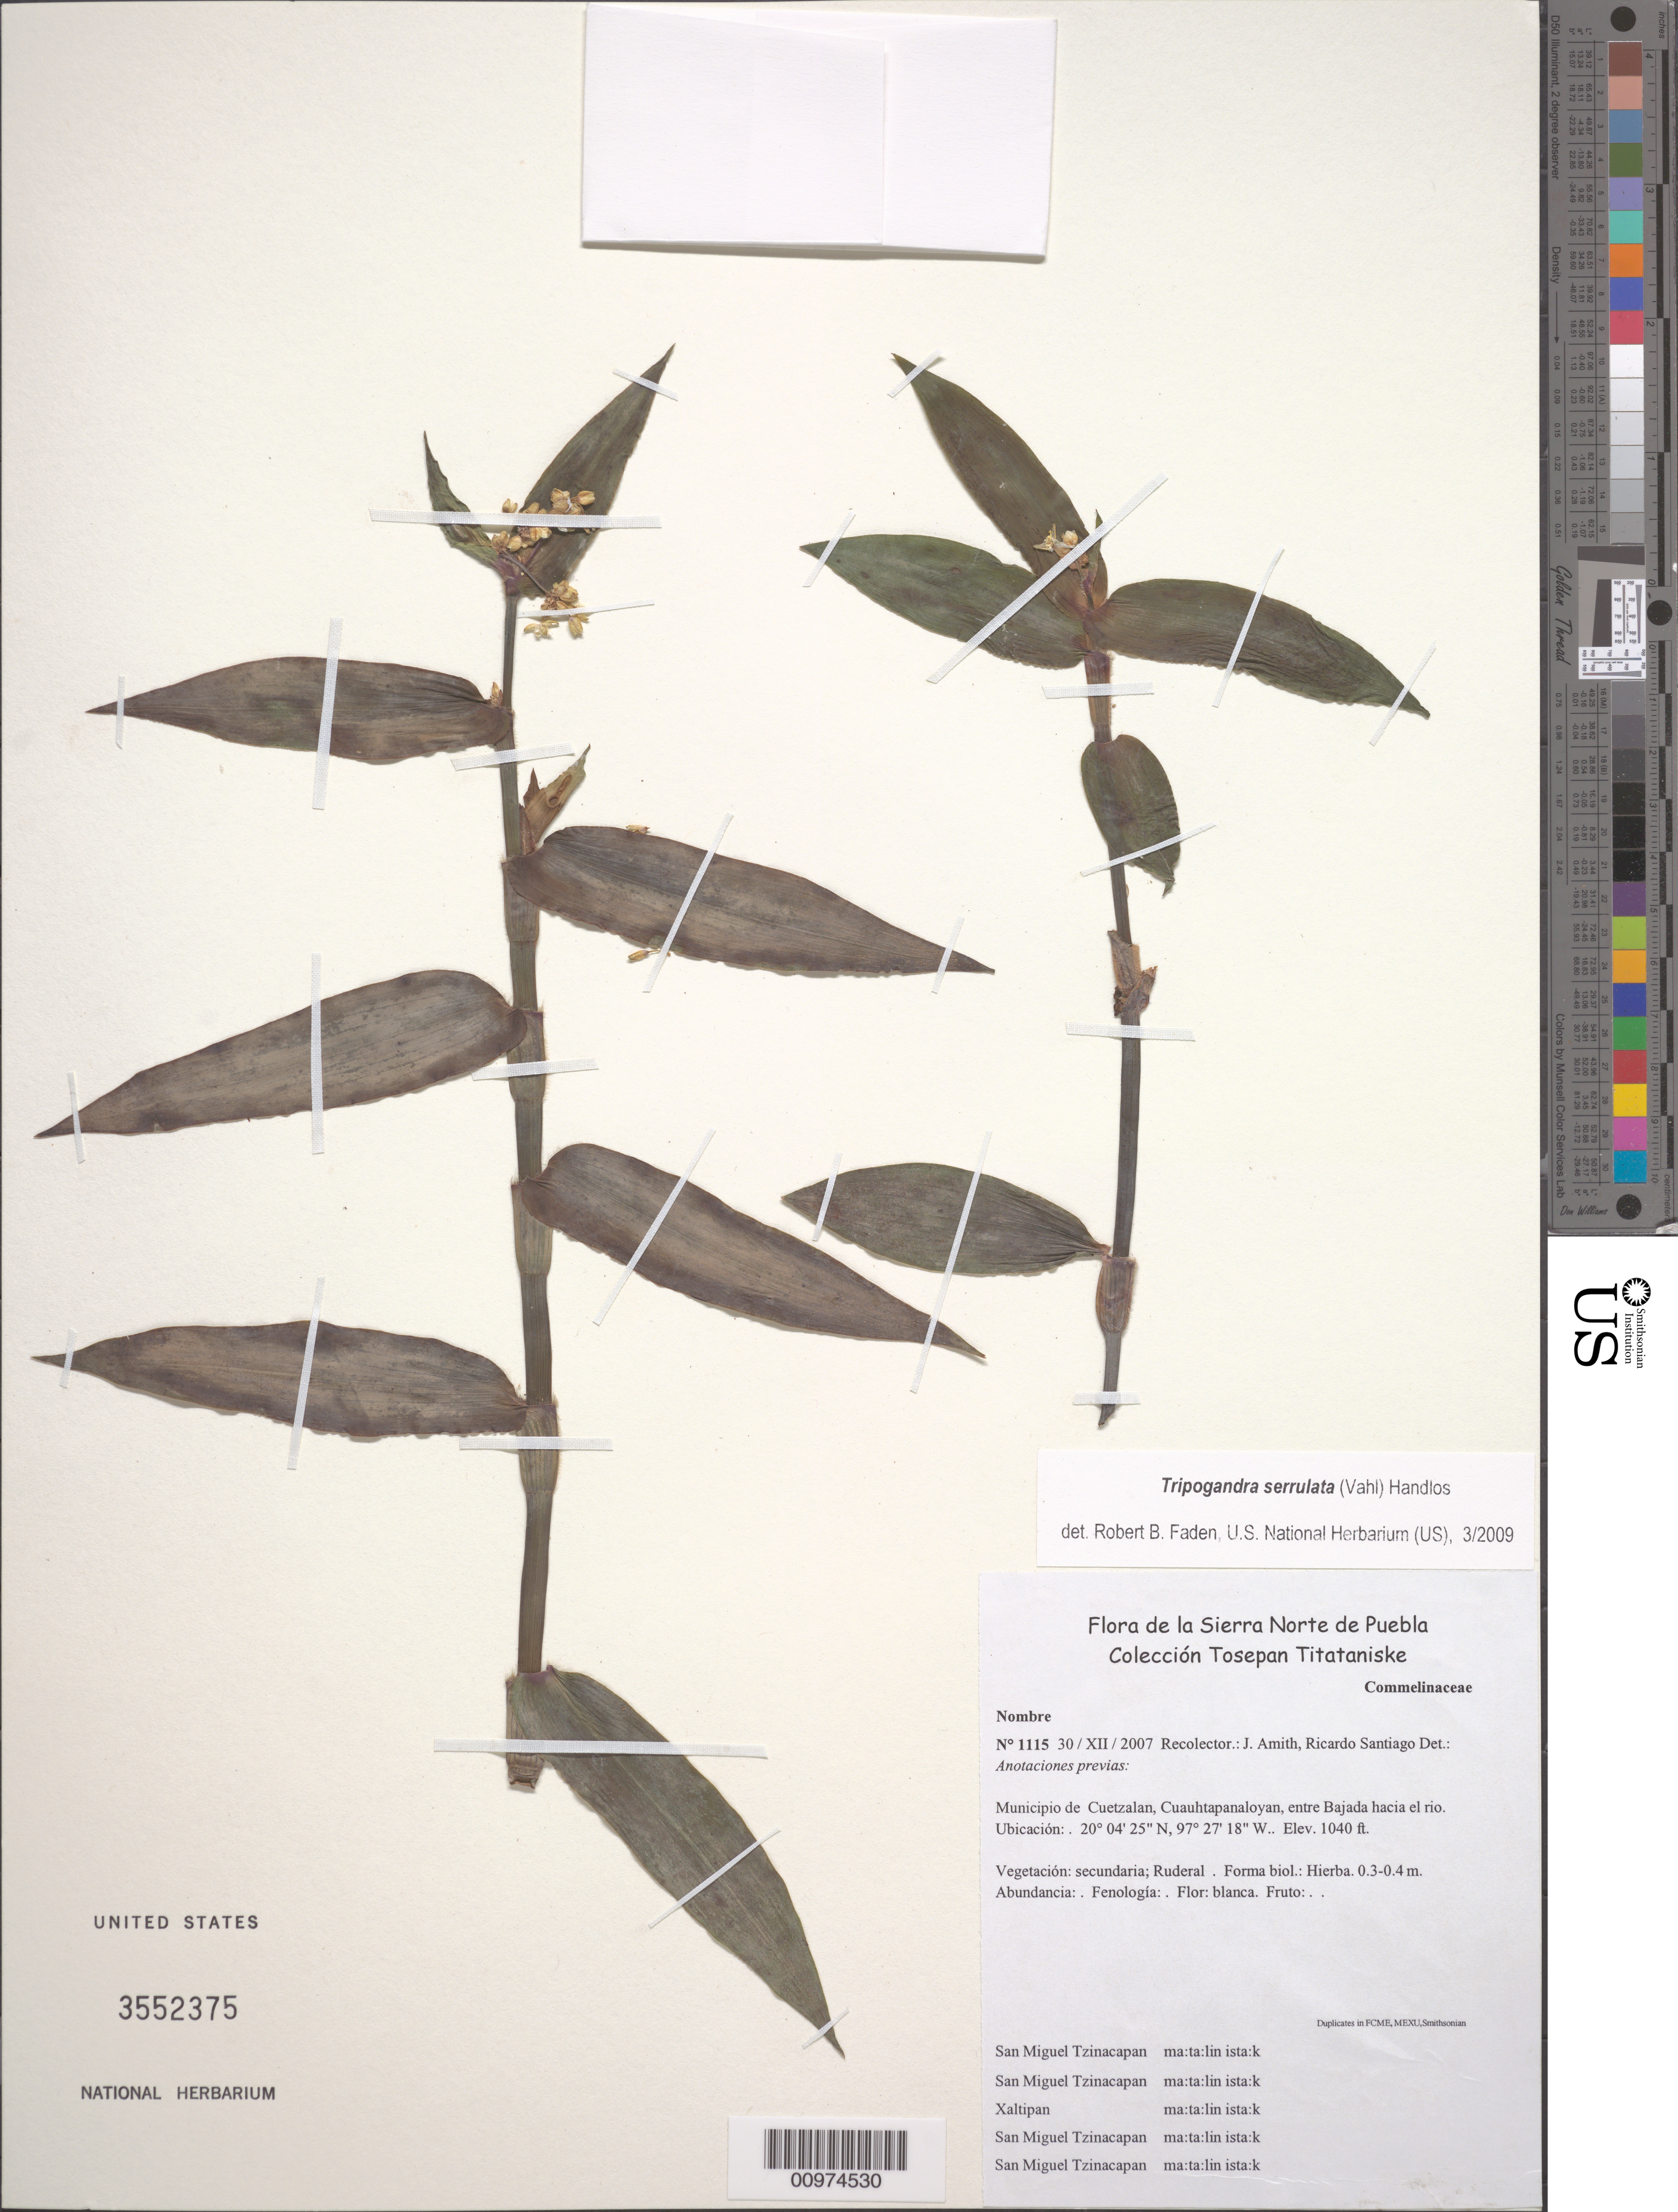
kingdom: Plantae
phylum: Tracheophyta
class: Liliopsida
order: Commelinales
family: Commelinaceae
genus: Tripogandra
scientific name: Tripogandra serrulata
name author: (Vahl) Handlos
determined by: Faden, Robert B., (US), Smithsonian Institution - National Museum of Natural History (UNITED STATES)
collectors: J. D. Amith & R. Santiago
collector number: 1115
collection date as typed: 30 Dec 2007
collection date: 2007-12-30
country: Mexico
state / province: Puebla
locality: Municipio de Cuetzalan, Cuauhtapanaloyan, entre Bajada hacia el rio. Ubicacion.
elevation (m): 317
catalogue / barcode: US 3552375